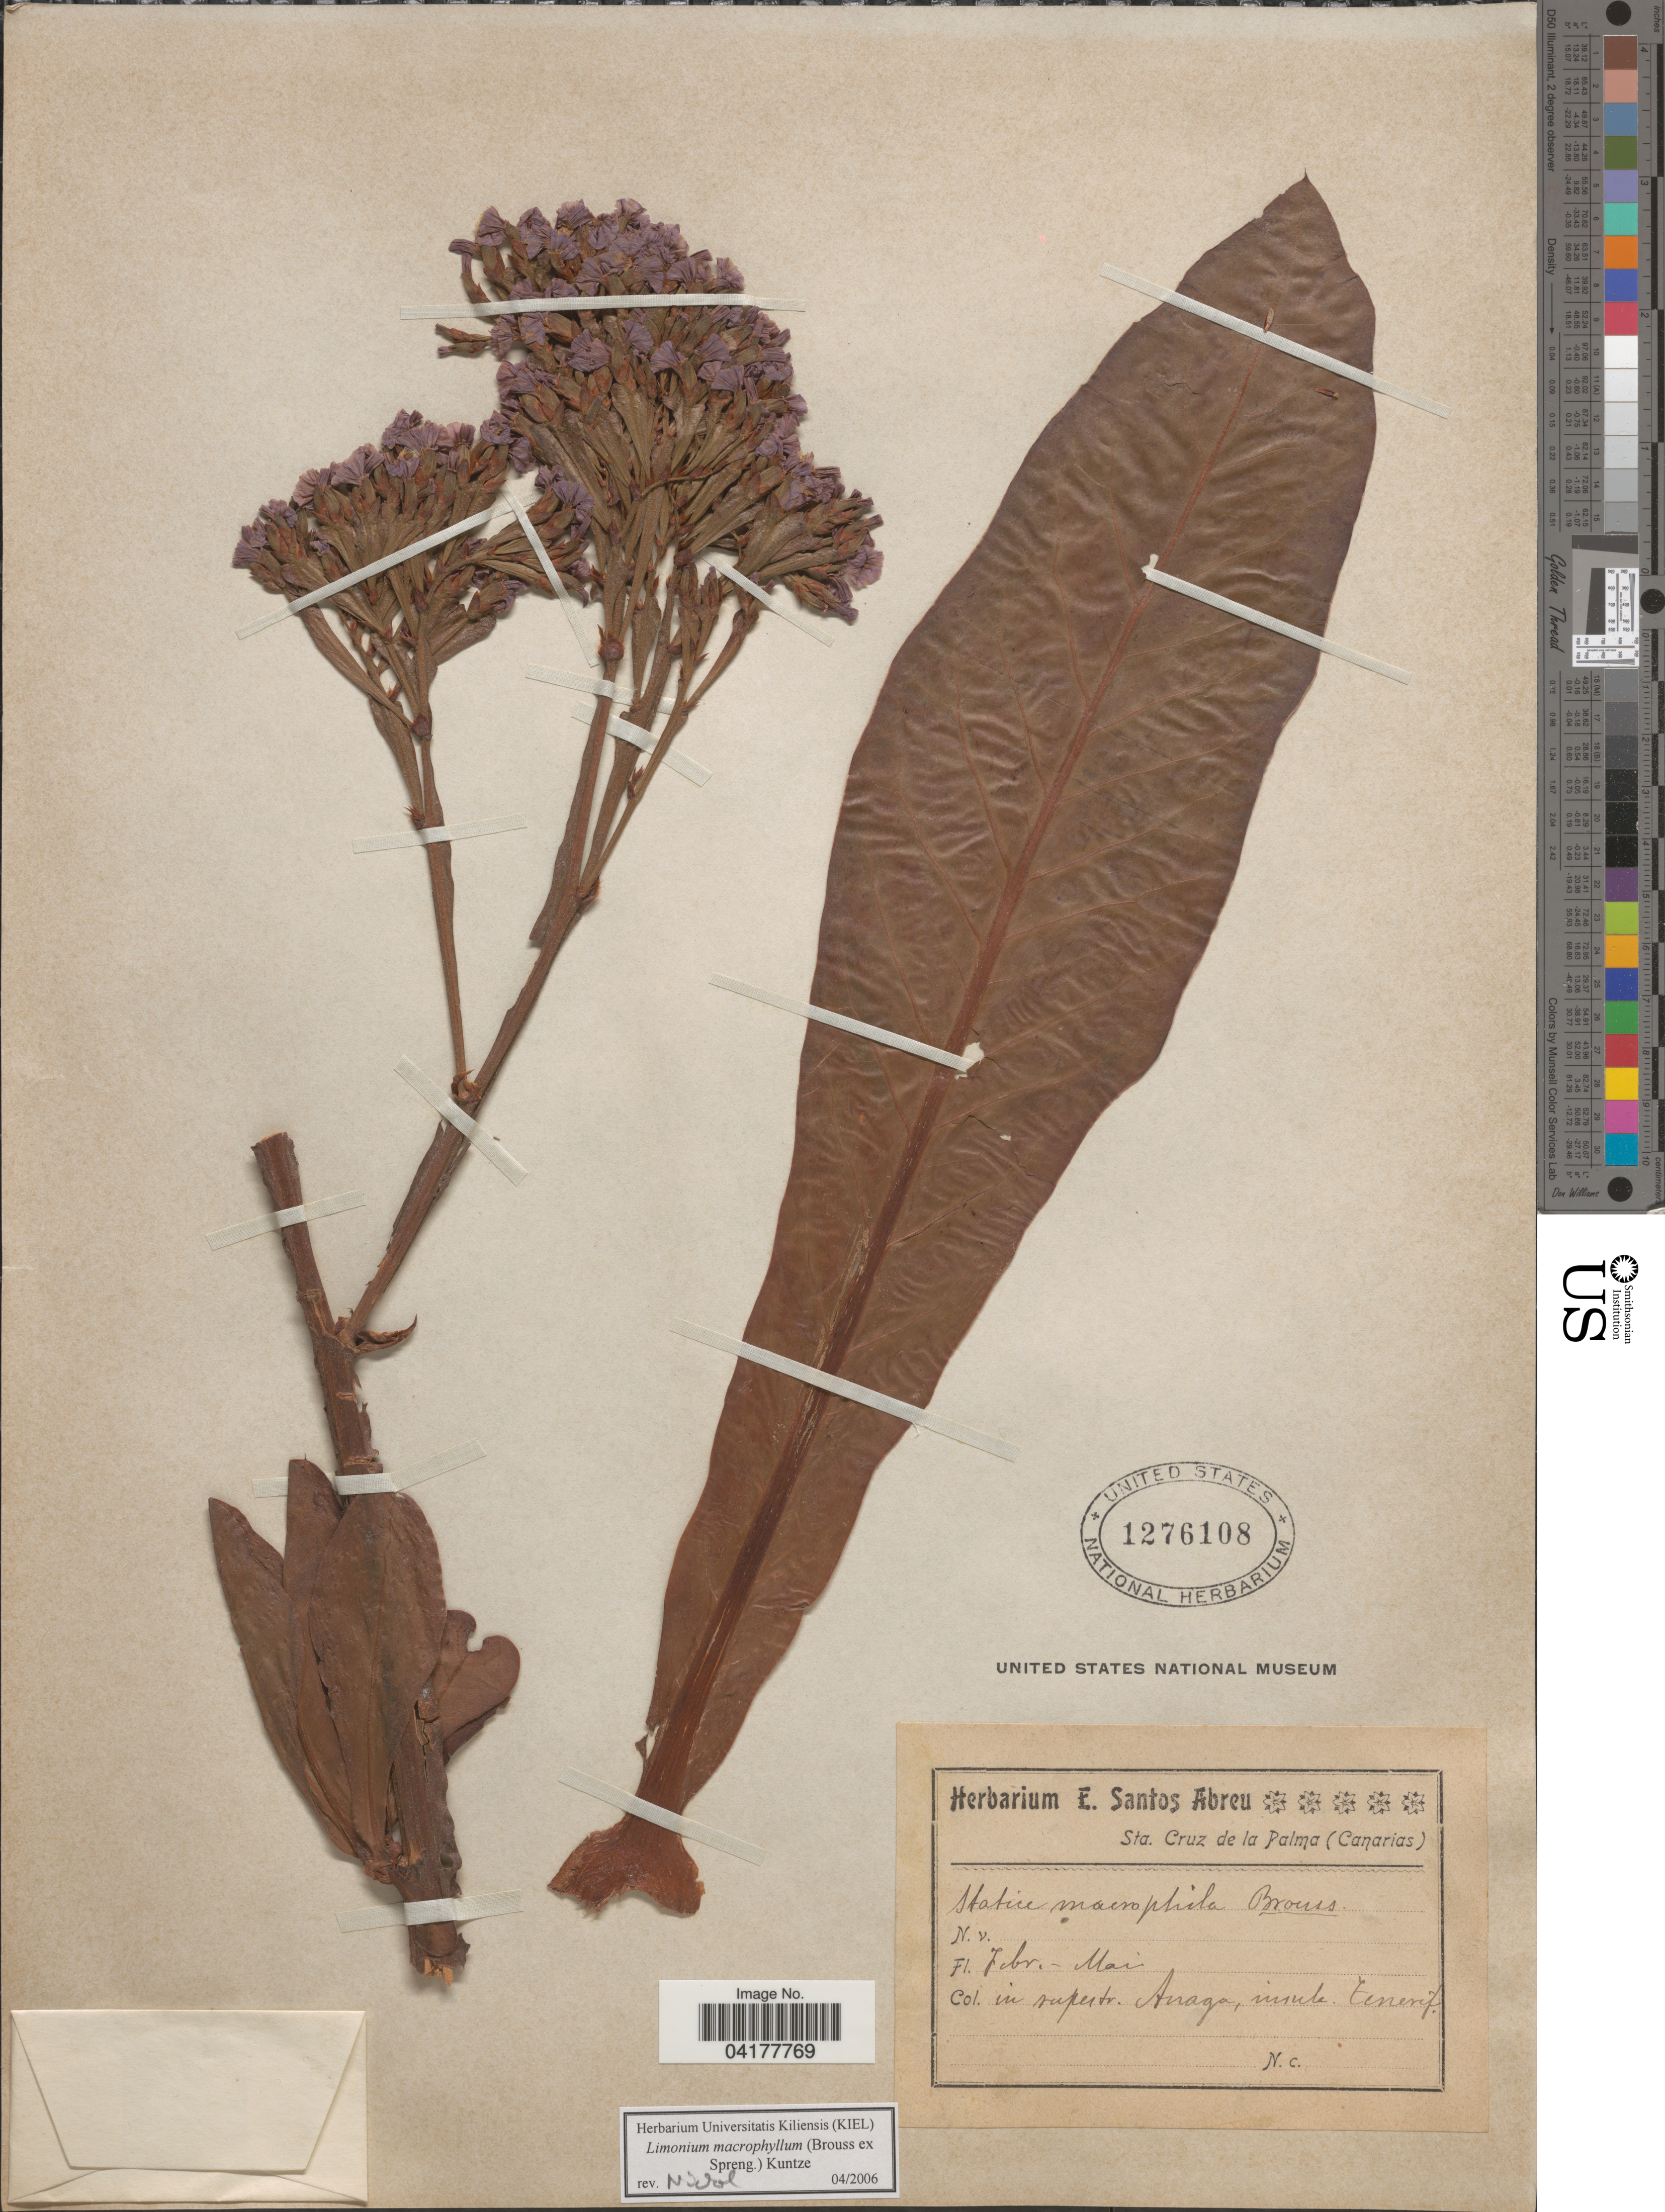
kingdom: Plantae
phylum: Tracheophyta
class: Magnoliopsida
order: Caryophyllales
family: Plumbaginaceae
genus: Limonium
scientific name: Limonium macrophyllum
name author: (Willd. ex Spreng.) Kuntze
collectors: Ex herb. E. Santos Abreu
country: Spain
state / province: Canarias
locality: In rupestr. Anaga, insula. Tenerif.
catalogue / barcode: US 1276108